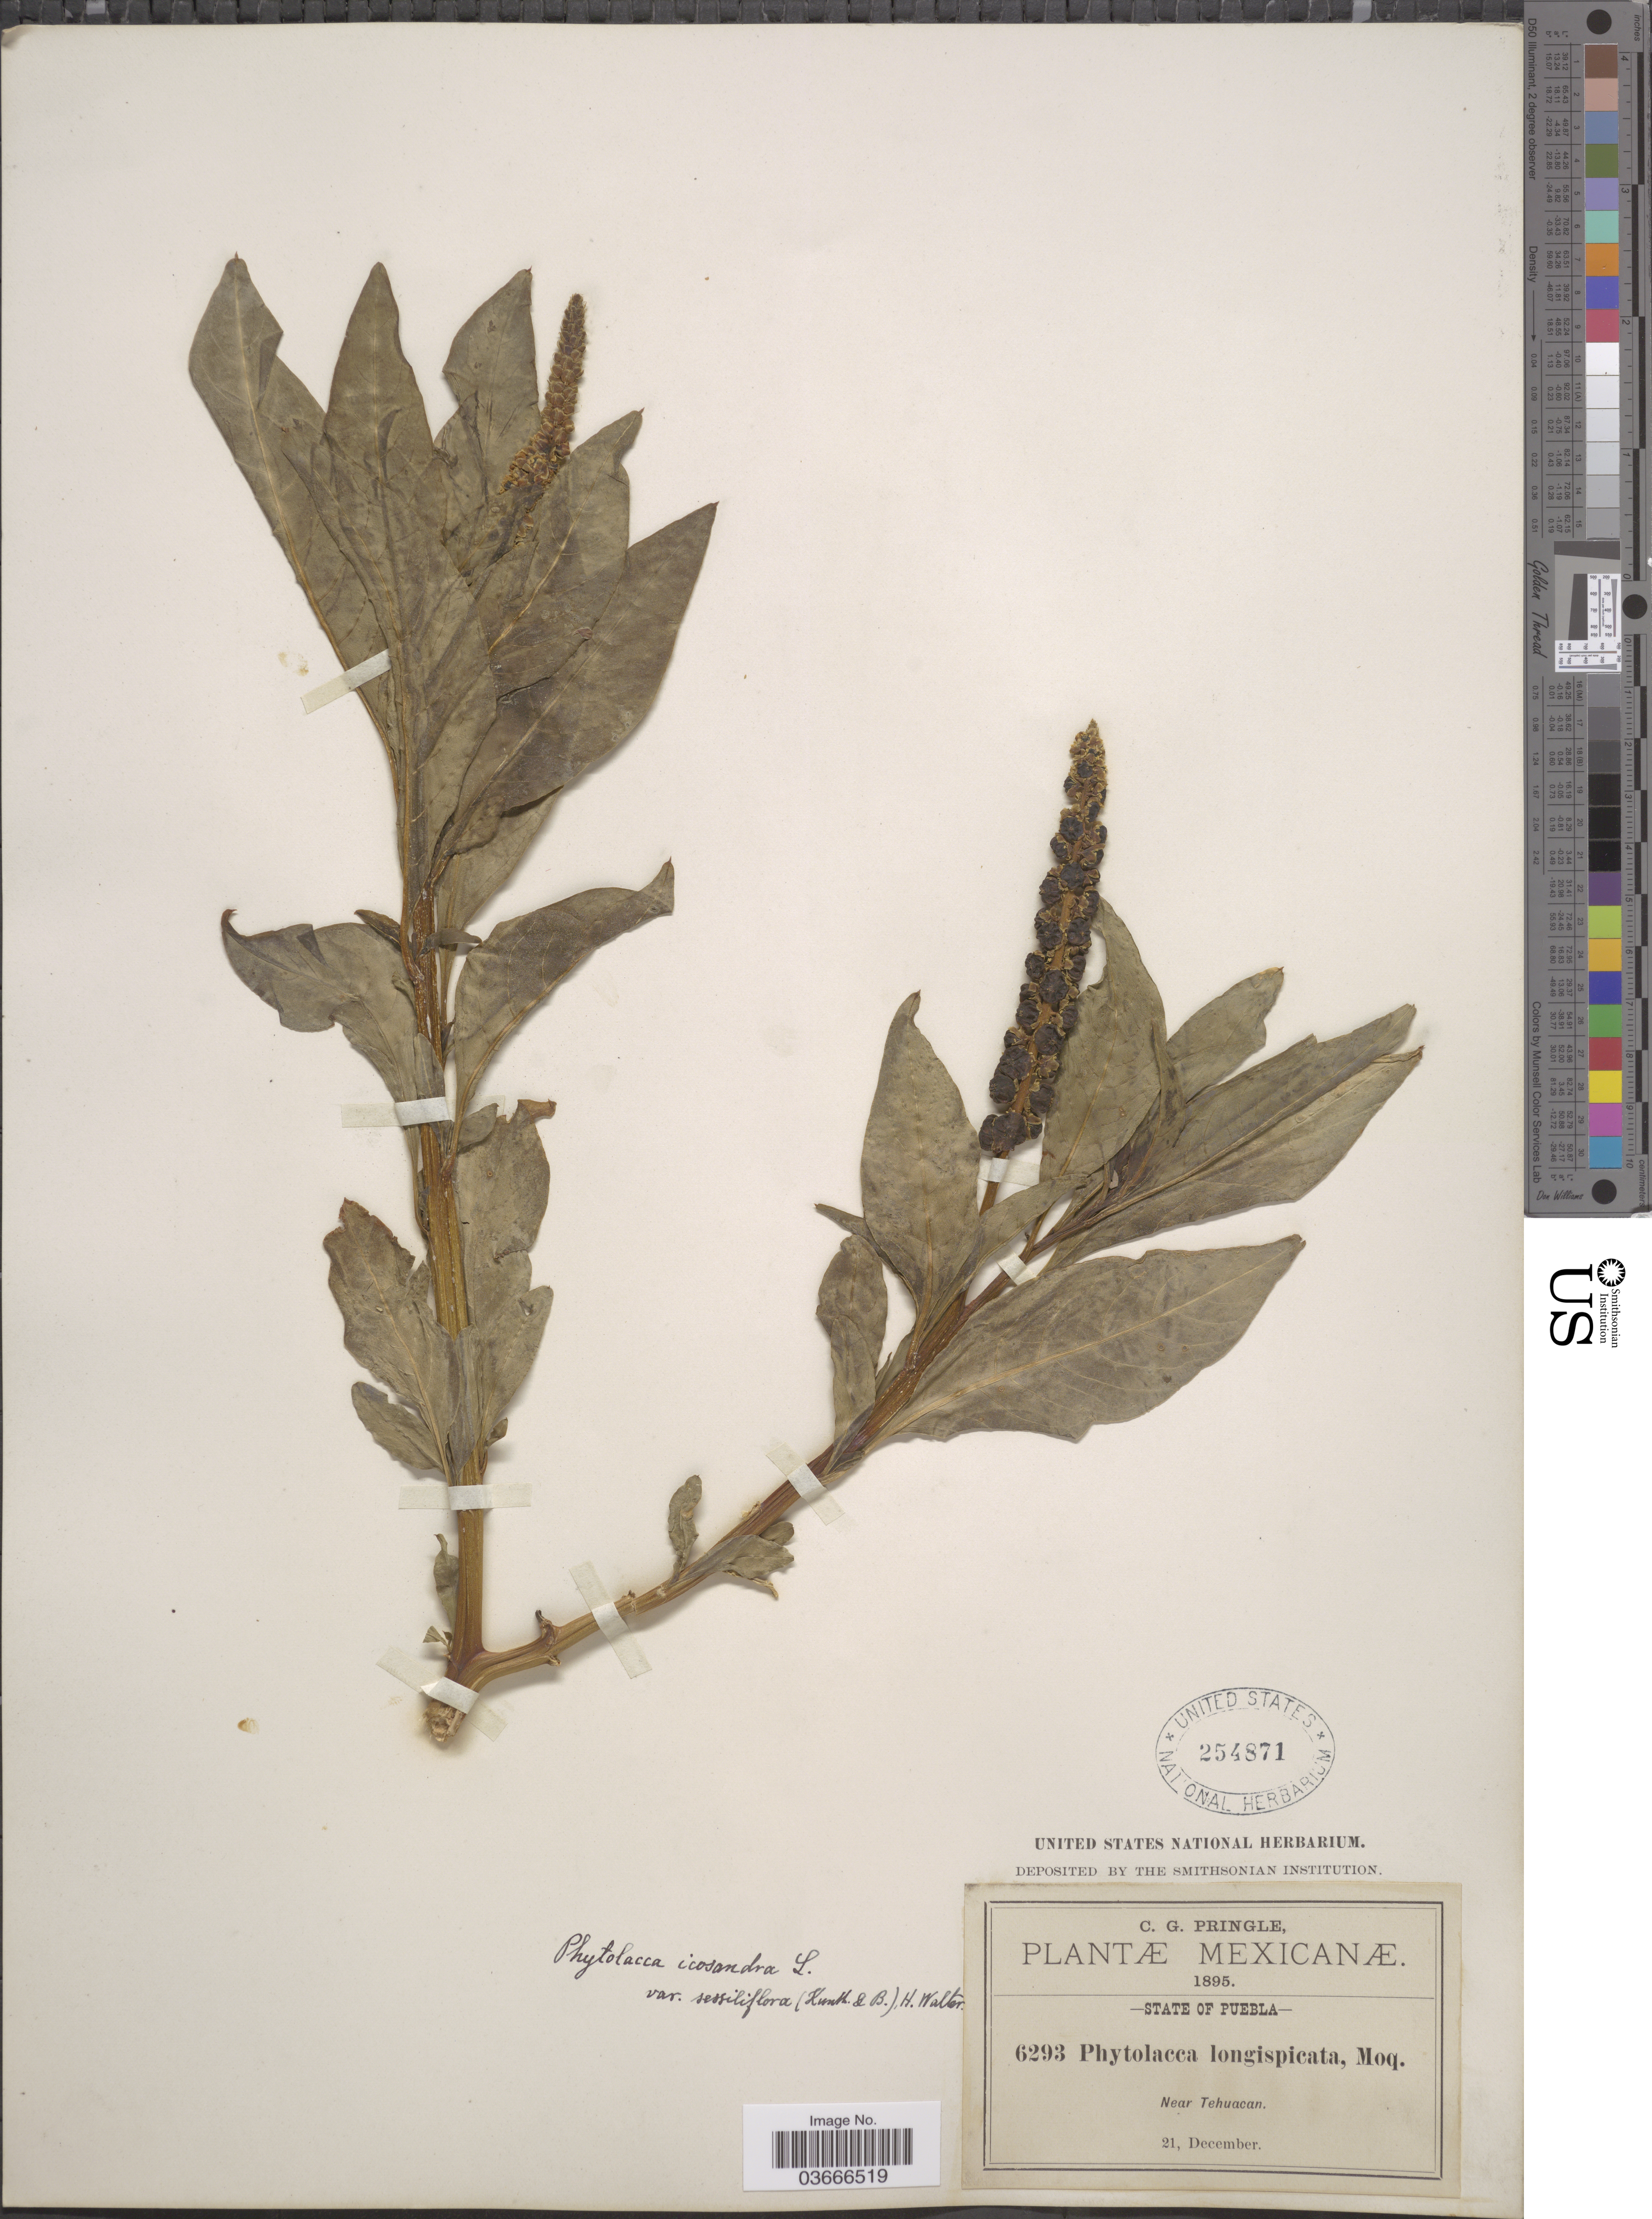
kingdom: Plantae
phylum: Tracheophyta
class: Magnoliopsida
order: Caryophyllales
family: Phytolaccaceae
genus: Phytolacca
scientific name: Phytolacca octandra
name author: L.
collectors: C. G. Pringle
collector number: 6293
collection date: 1895-12-21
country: Mexico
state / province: Puebla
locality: Near Tehuacan.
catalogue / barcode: US 254871